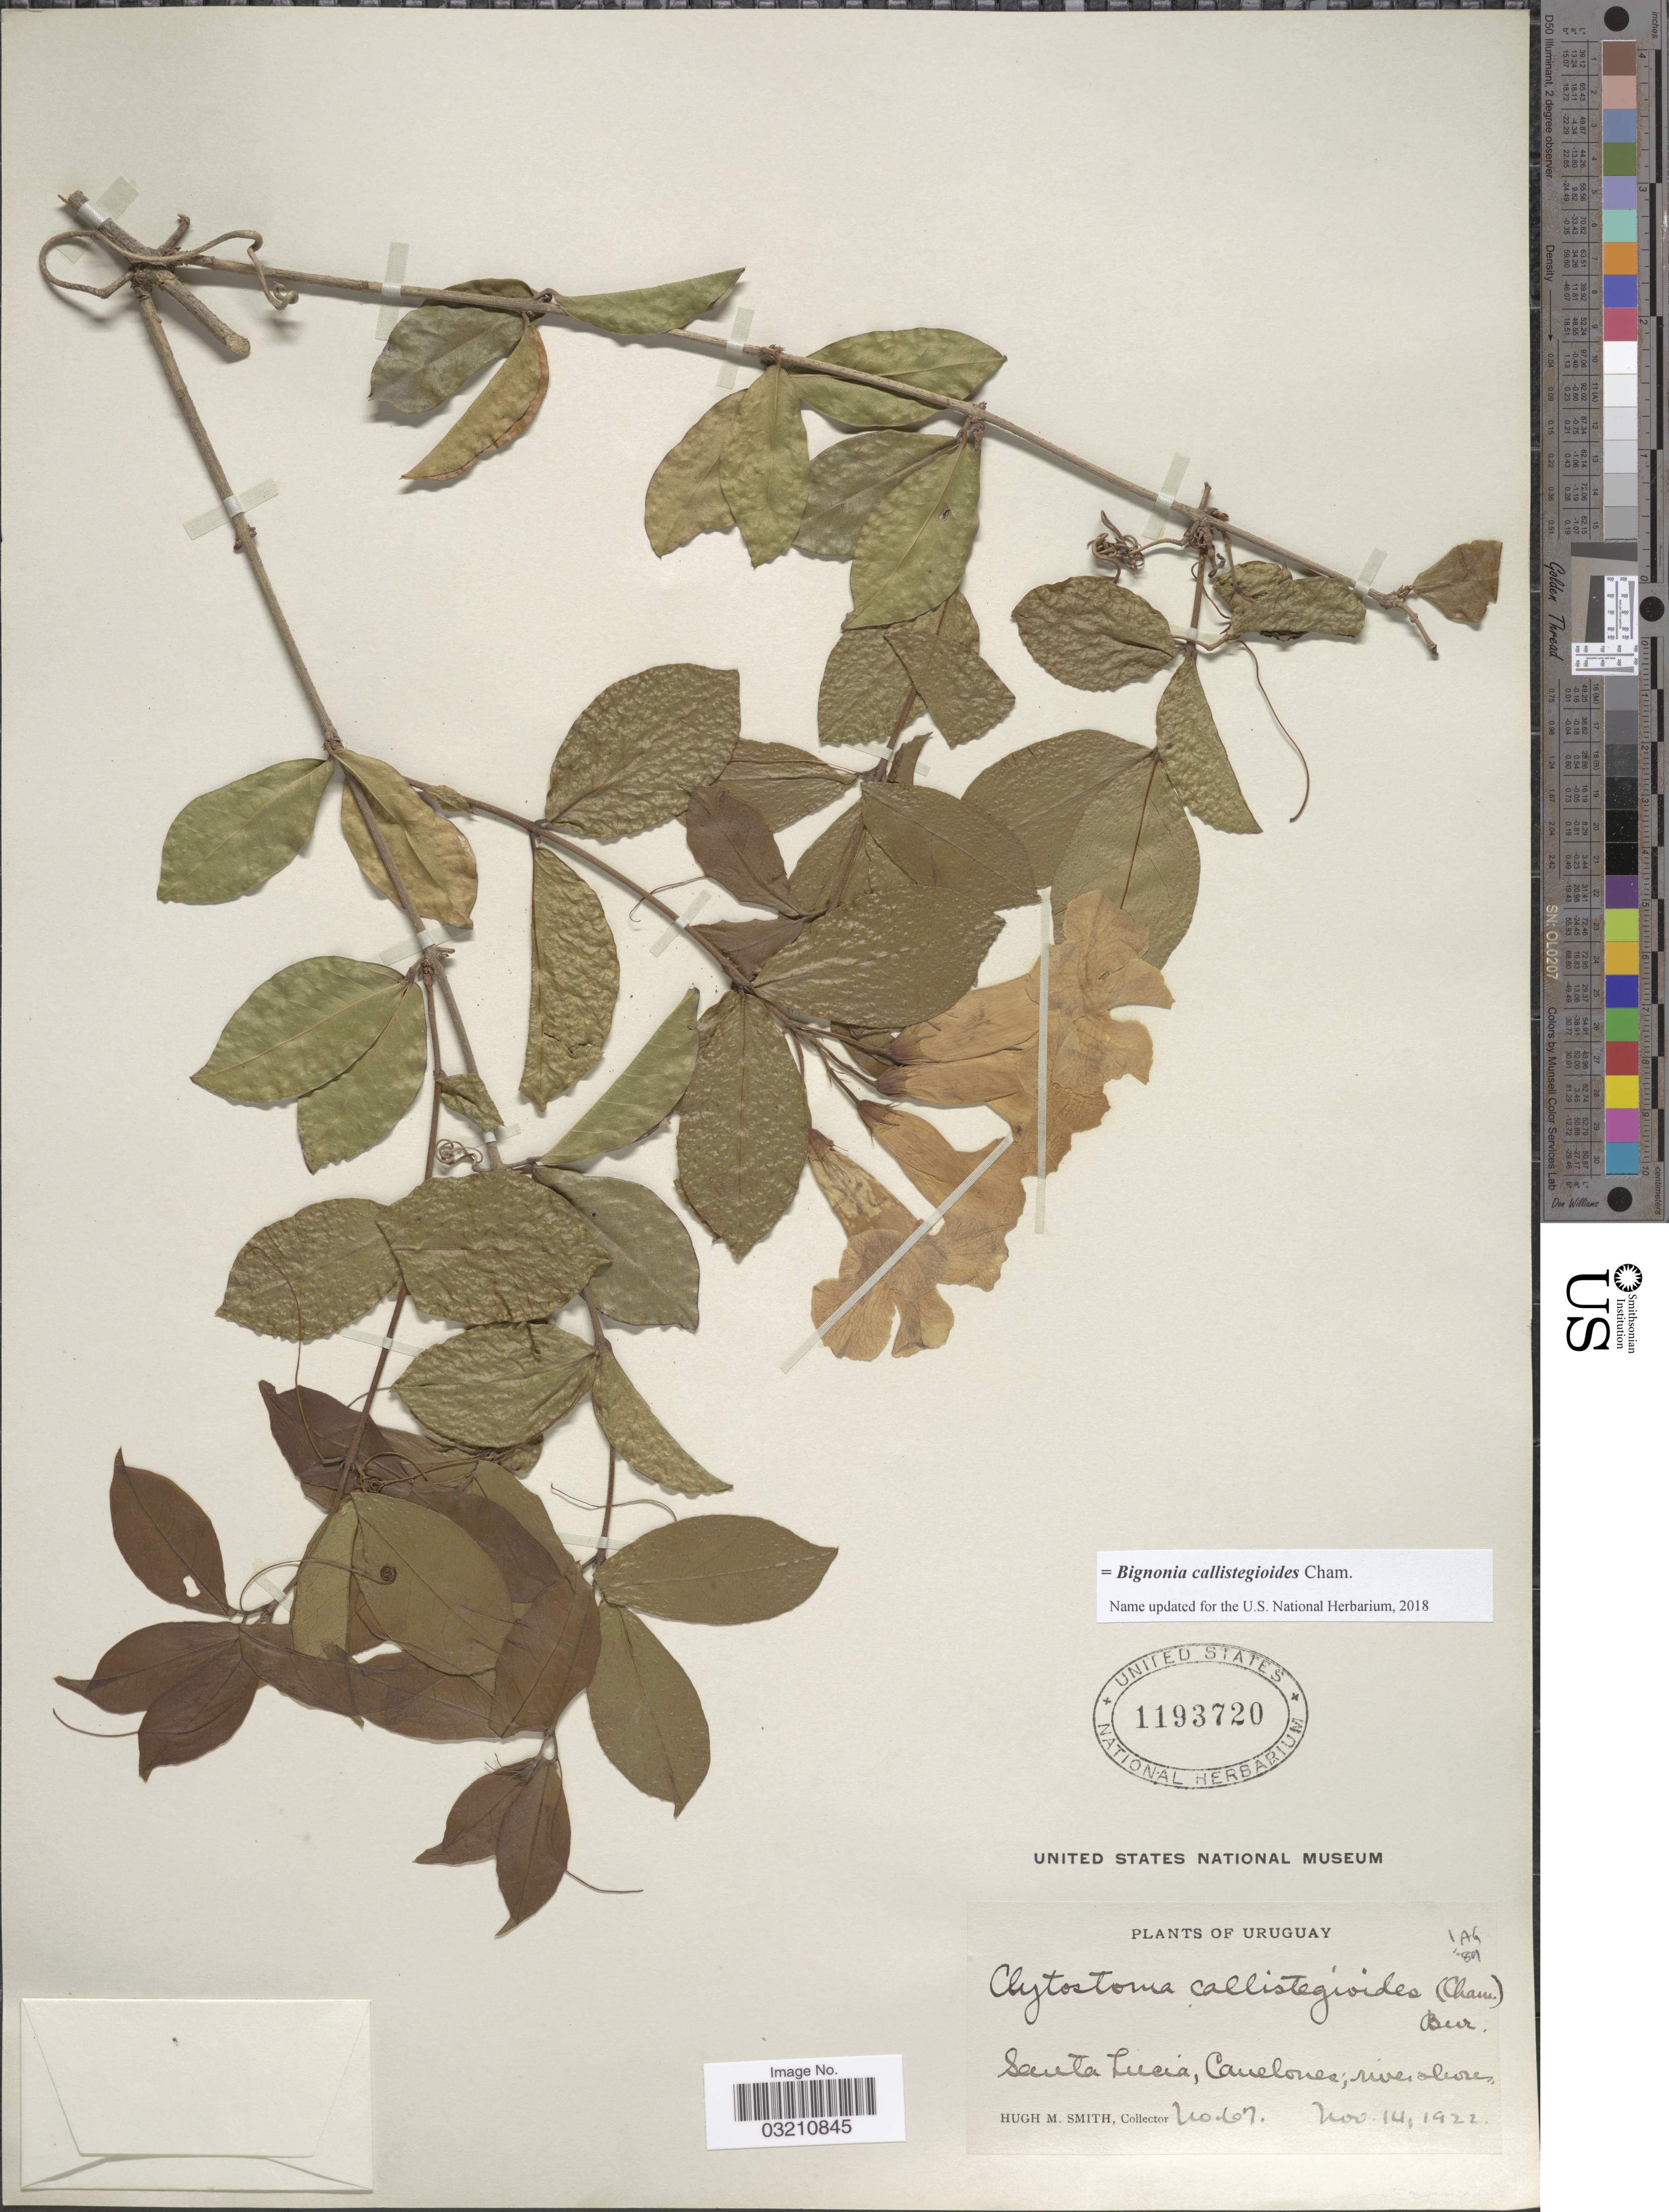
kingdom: Plantae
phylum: Tracheophyta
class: Magnoliopsida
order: Lamiales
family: Bignoniaceae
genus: Bignonia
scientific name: Bignonia callistegioides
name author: Cham.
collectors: H. M. Smith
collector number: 67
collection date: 1922-11-14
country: Uruguay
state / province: Canelones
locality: Santa Lucia; river shores.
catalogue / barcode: US 1193720